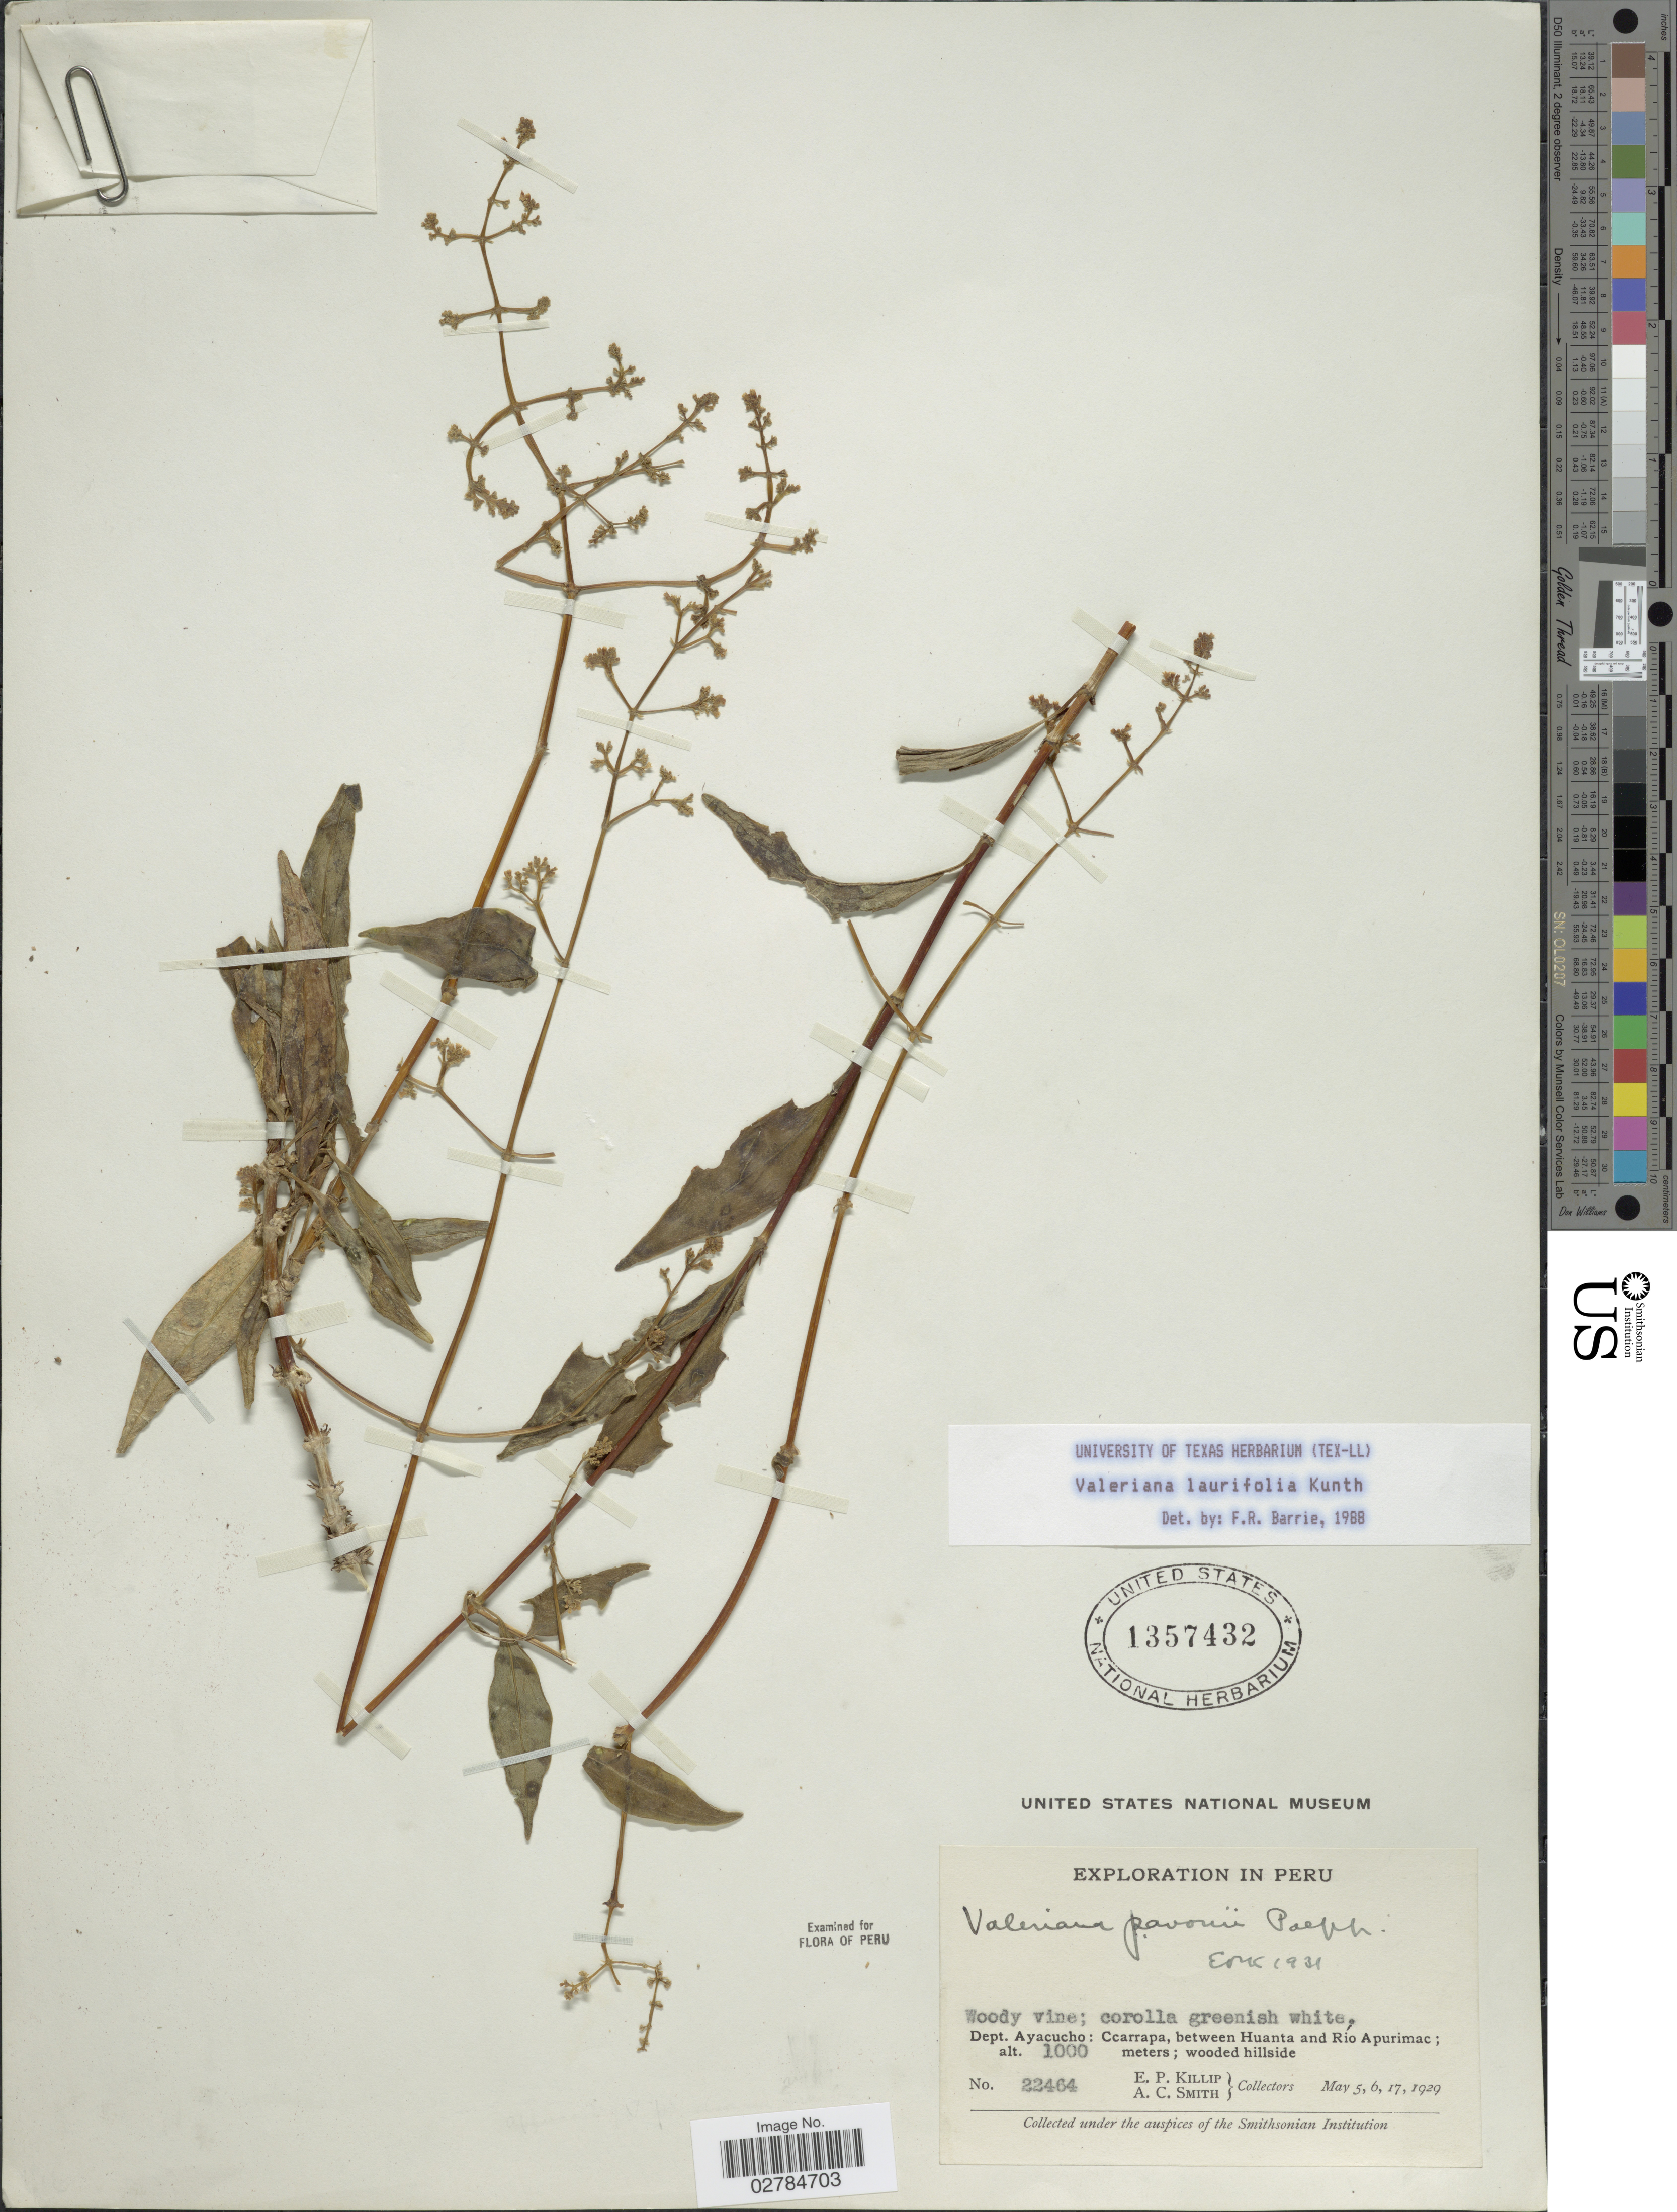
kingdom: Plantae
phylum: Tracheophyta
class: Magnoliopsida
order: Dipsacales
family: Caprifoliaceae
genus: Valeriana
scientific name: Valeriana laurifolia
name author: Kunth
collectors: E. P. Killip & A. C. Smith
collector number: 22464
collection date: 1929-05-05/1929-05-17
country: Peru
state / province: Ayacucho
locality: Dept. Ayacucho: Ccarrapa, between Huanta and Rio Apurimac.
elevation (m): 1000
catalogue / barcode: US 1357432